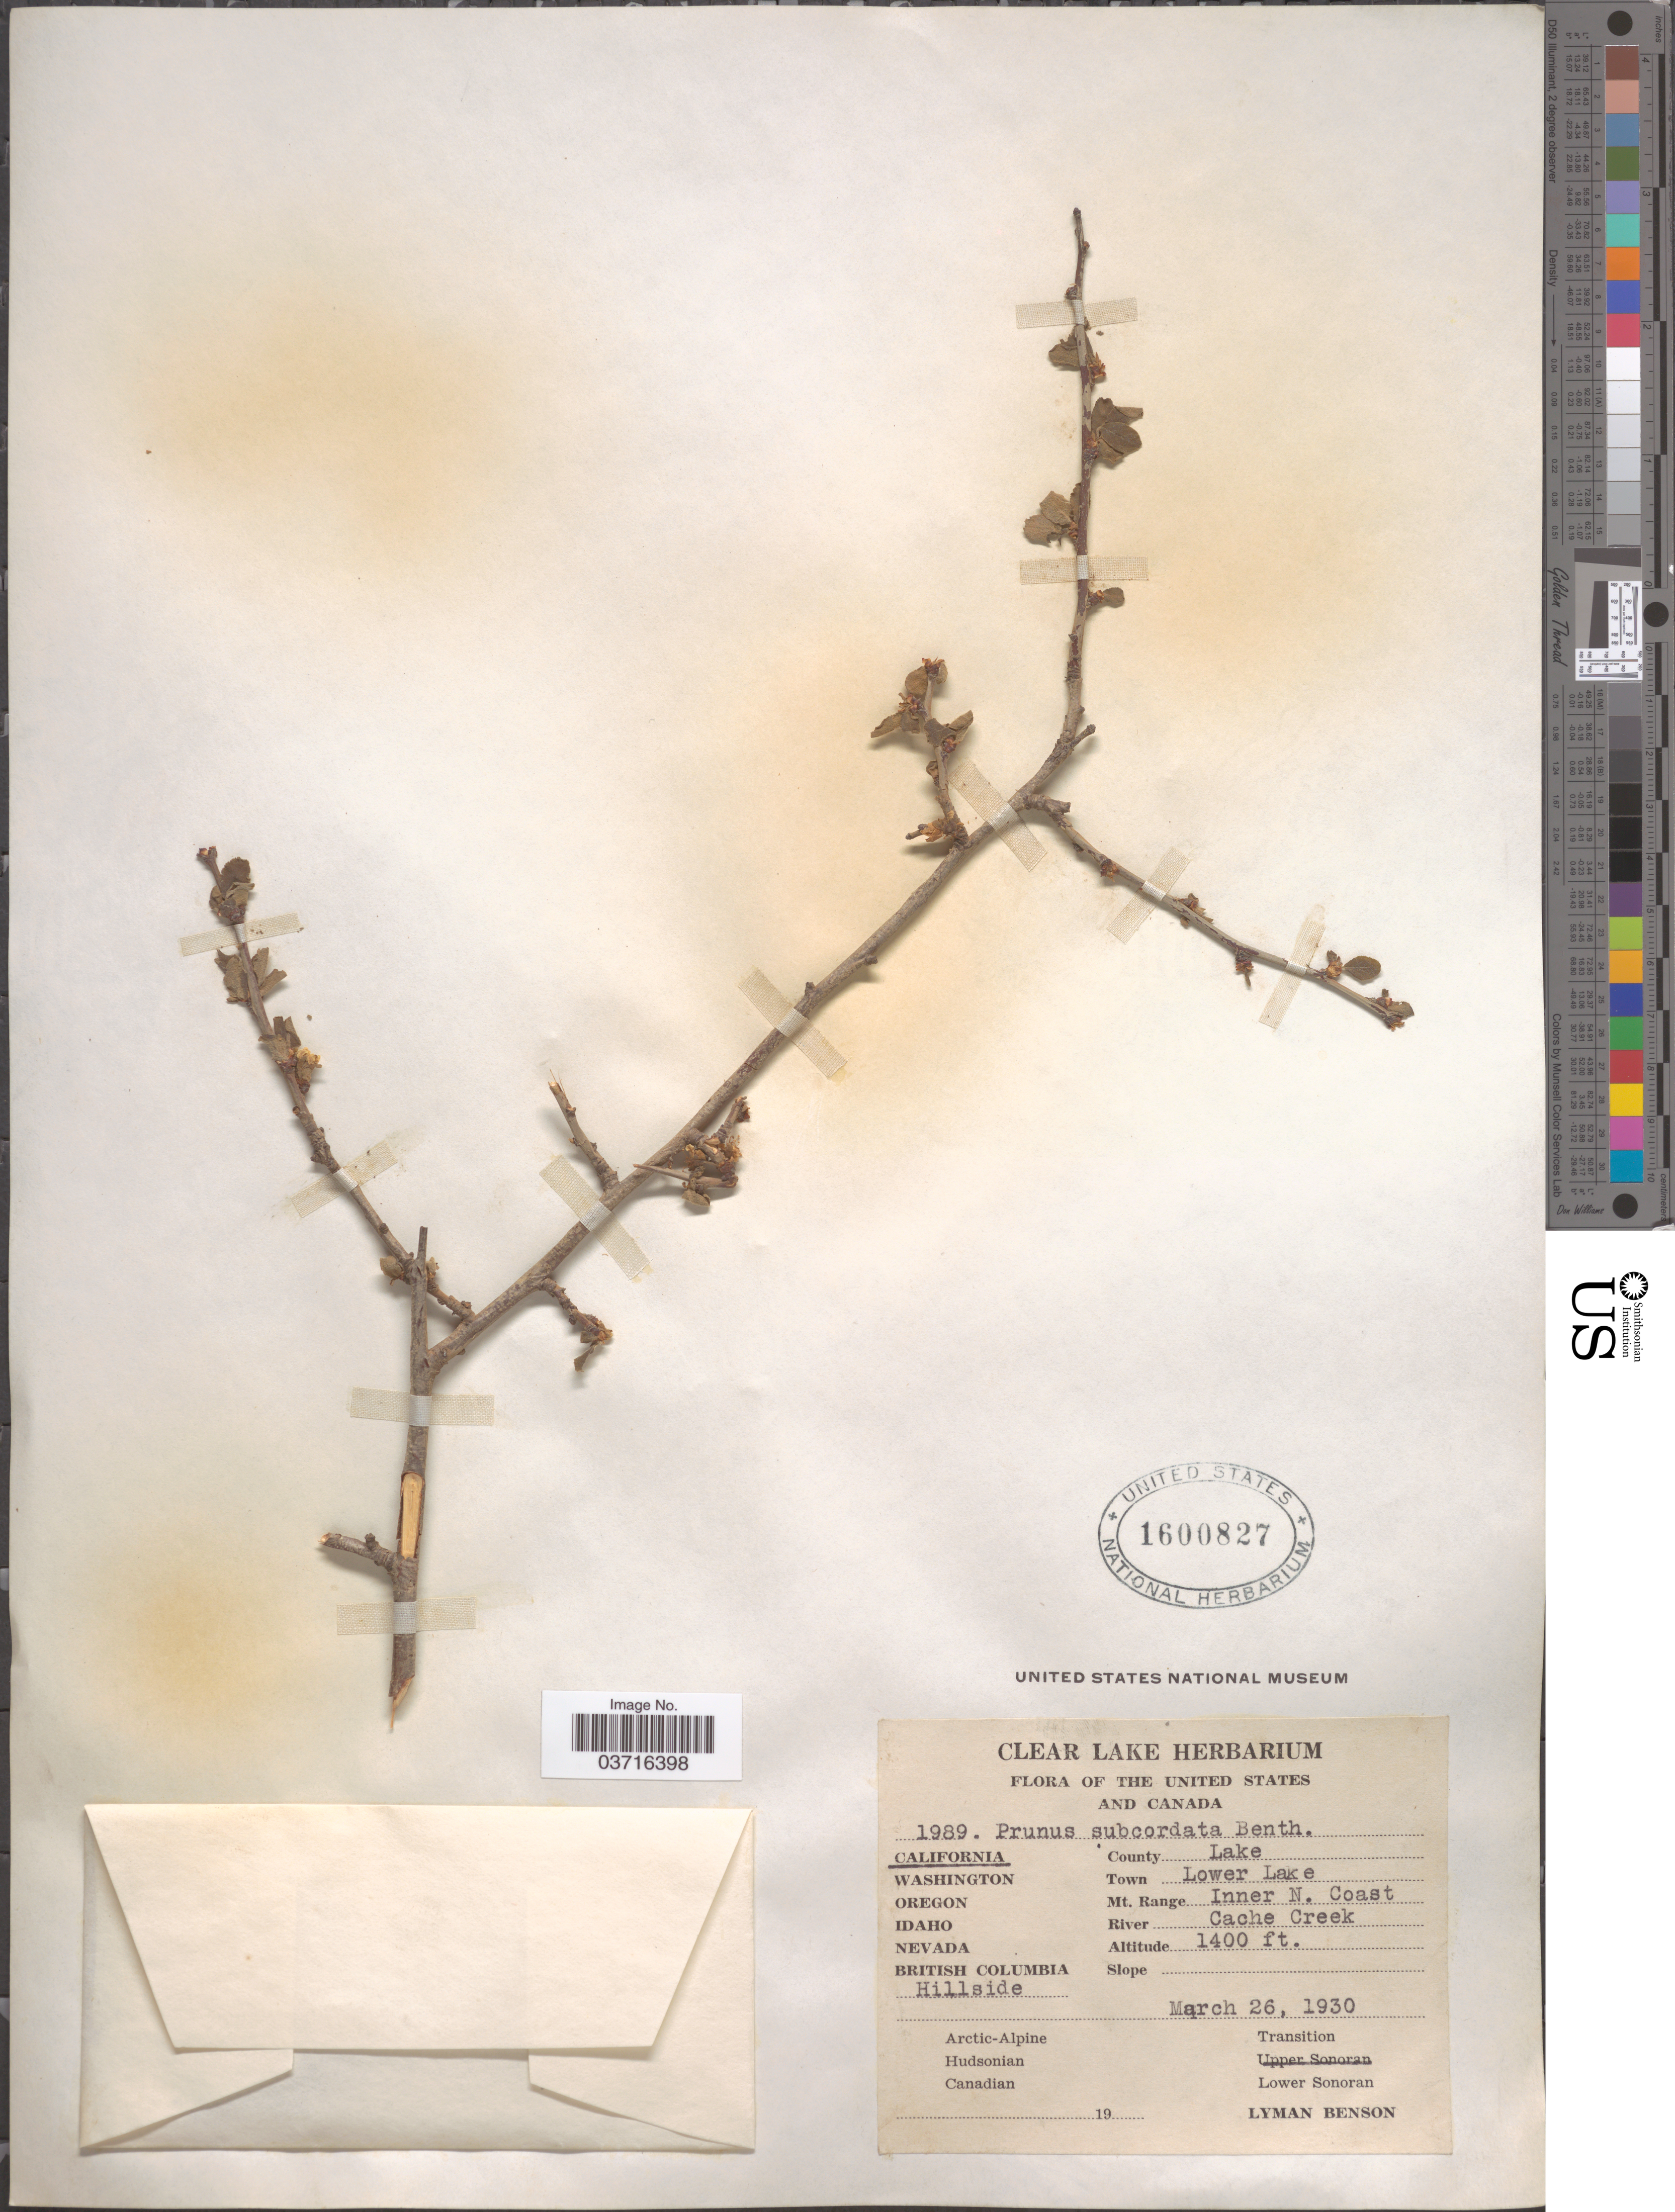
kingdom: Plantae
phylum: Tracheophyta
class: Magnoliopsida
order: Rosales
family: Rosaceae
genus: Prunus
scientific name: Prunus subcordata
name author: Benth.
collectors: L. D. Benson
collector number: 1989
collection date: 1930-03-26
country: United States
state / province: California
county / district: Lake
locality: County Lake. Town Lower Lake. Mt. Range Inner N. Coast. River Cache Creek. Upper Sonoran.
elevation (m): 427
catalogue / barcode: US 1600827